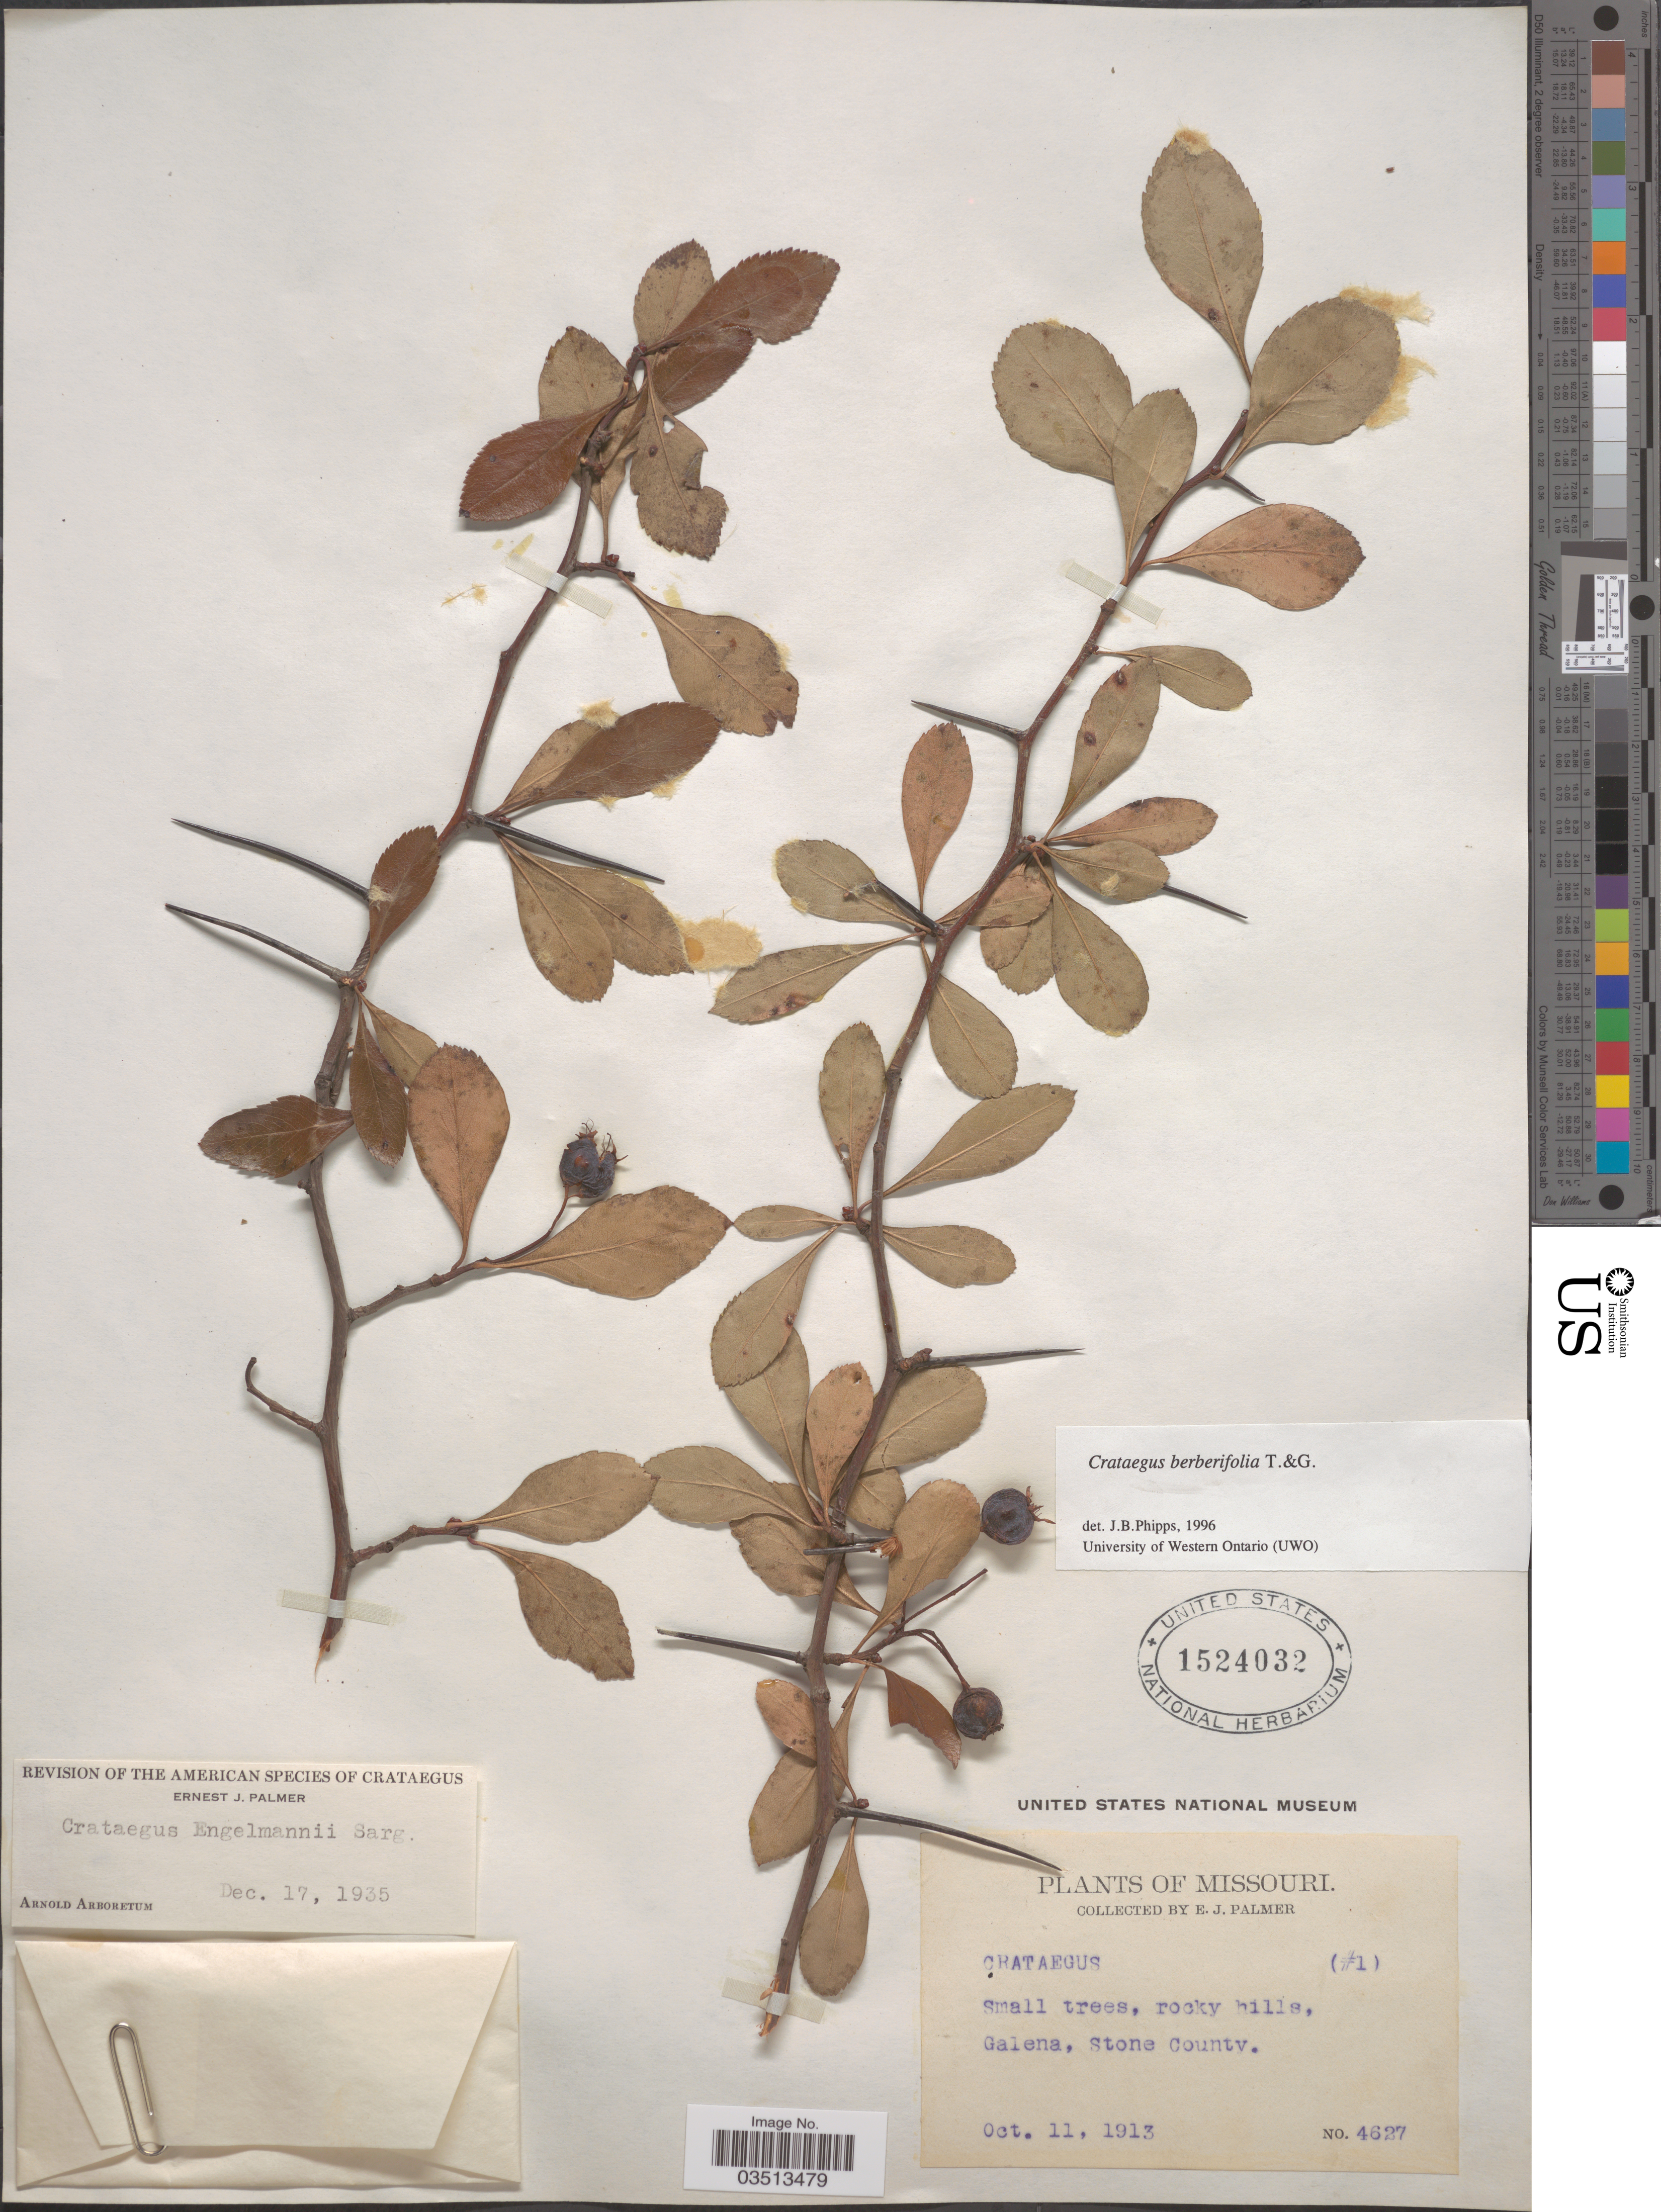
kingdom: Plantae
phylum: Tracheophyta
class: Magnoliopsida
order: Rosales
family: Rosaceae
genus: Crataegus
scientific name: Crataegus berberifolia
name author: Torr. & A. Gray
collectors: E. J. Palmer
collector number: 4627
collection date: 1913-10-11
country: United States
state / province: Missouri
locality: Small trees, rocky hills, Galena, Stone County.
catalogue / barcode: US 1524032